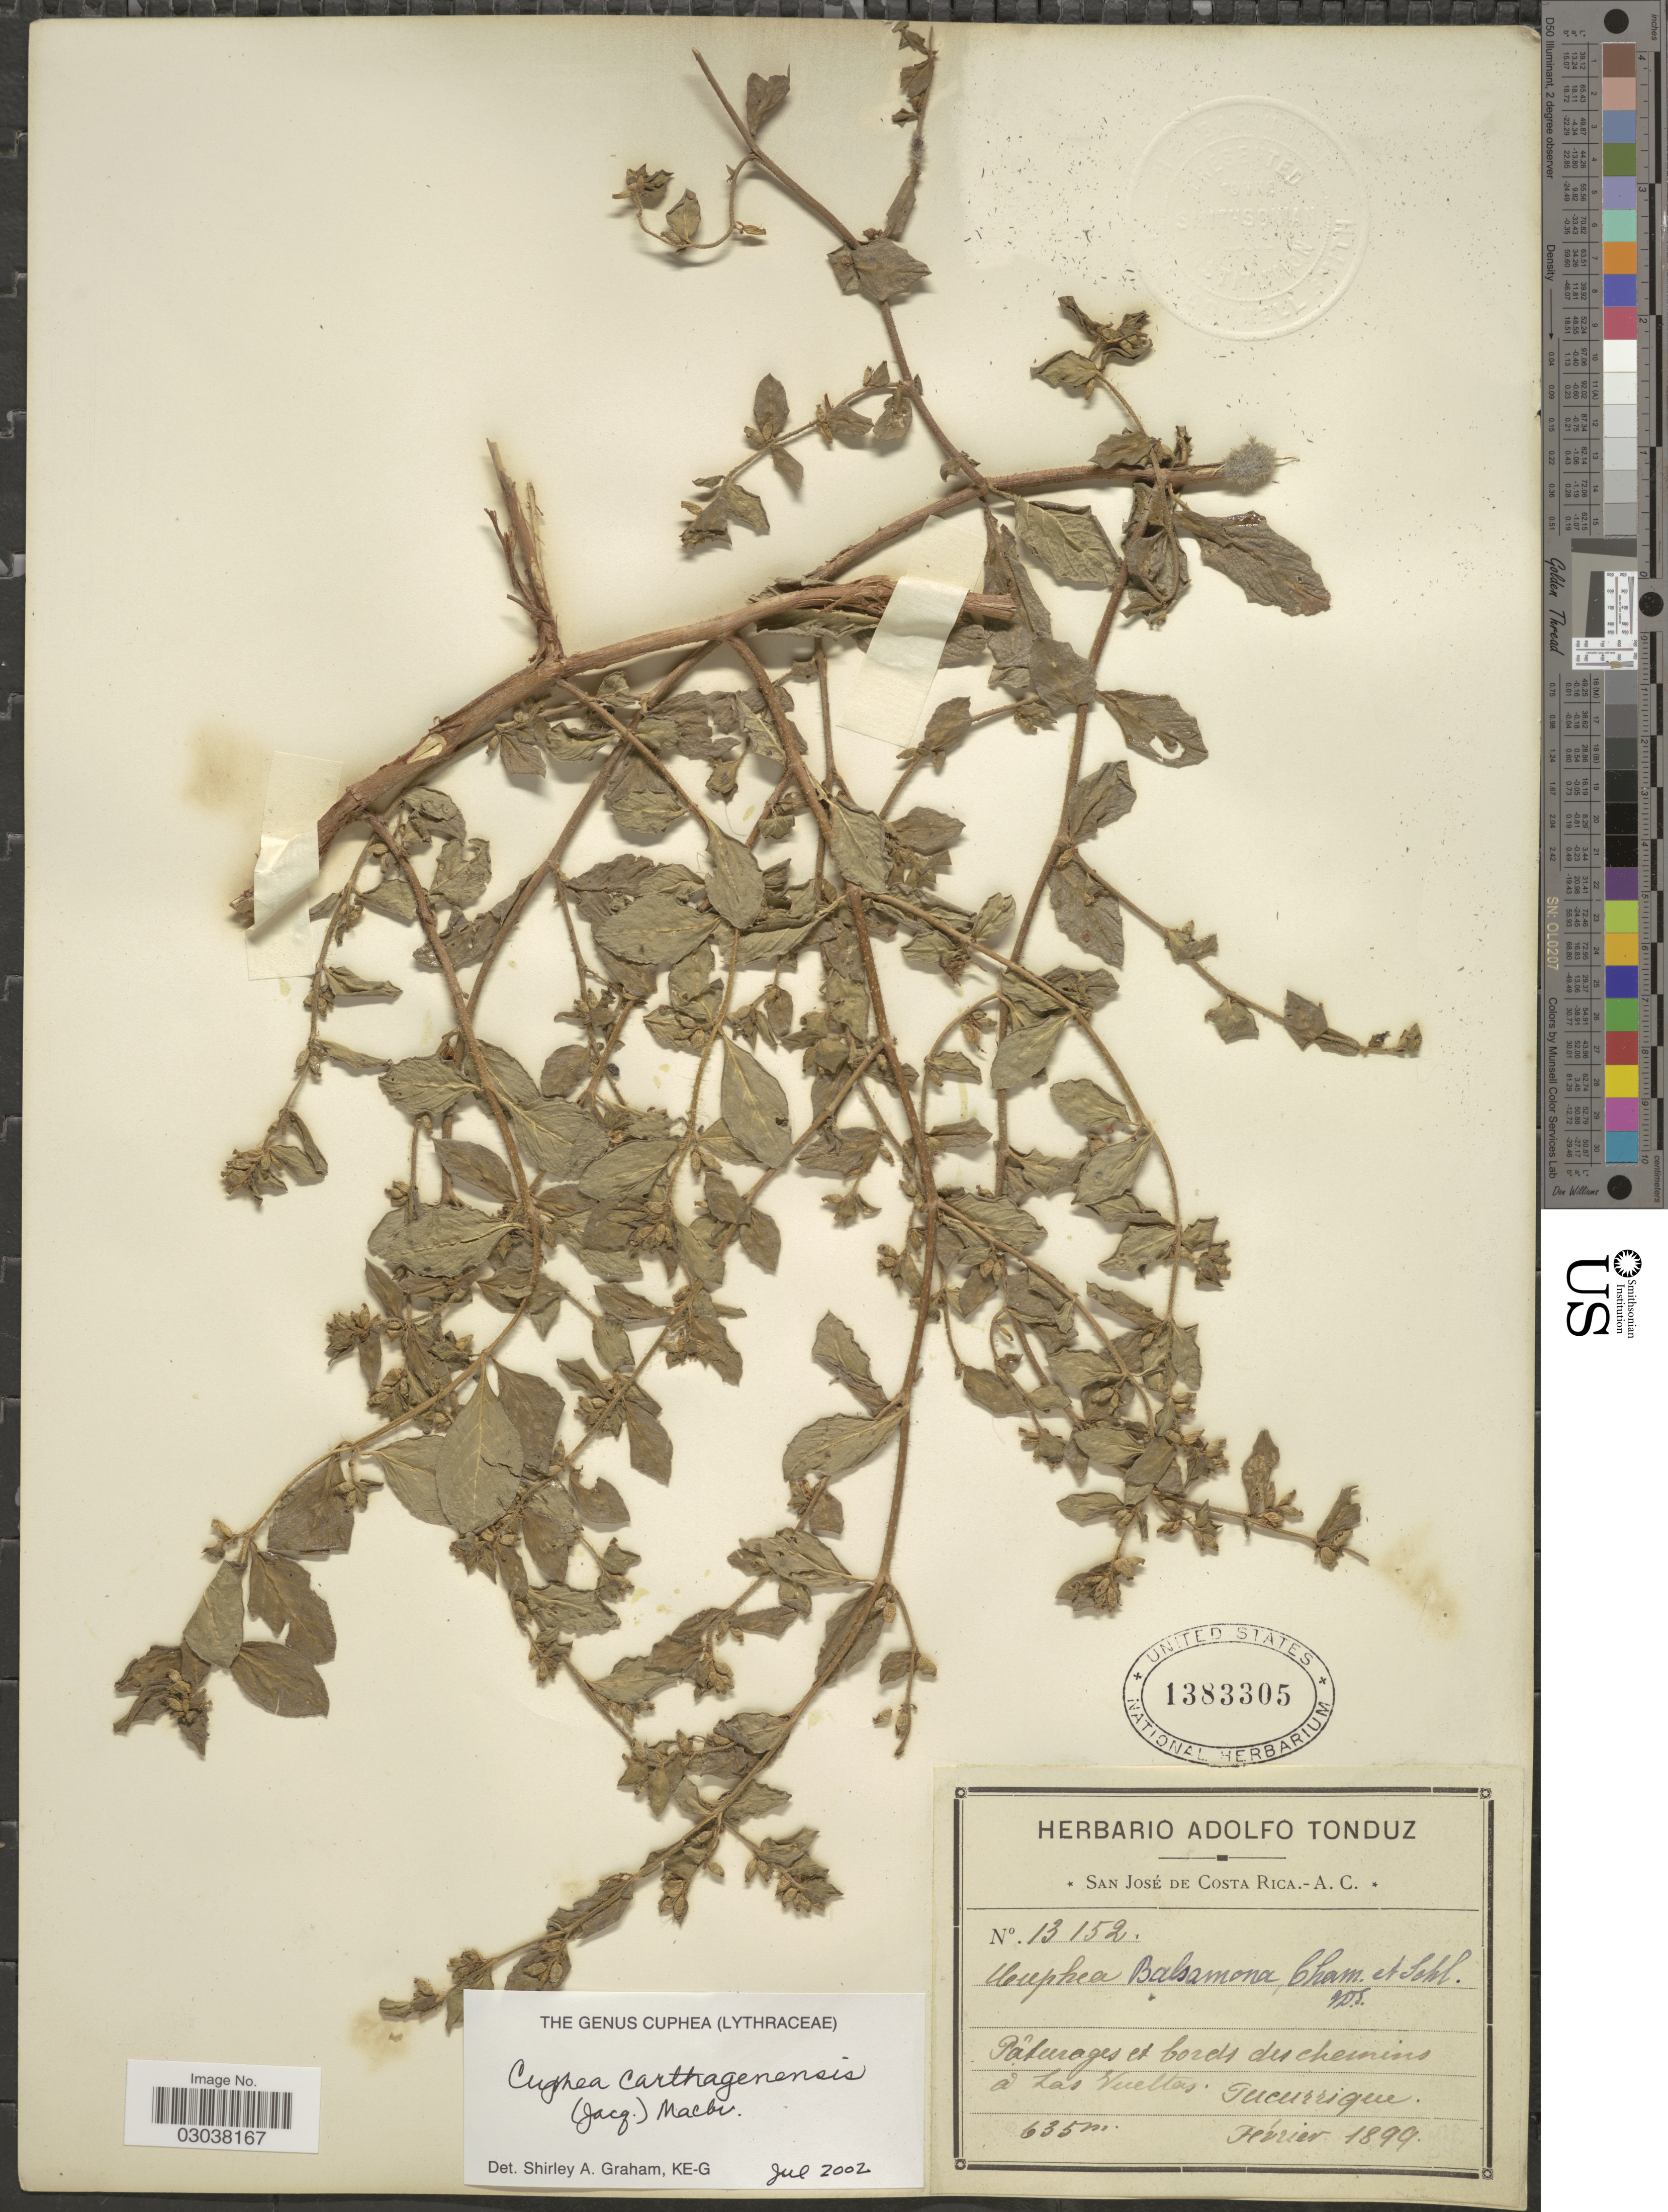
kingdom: Plantae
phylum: Tracheophyta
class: Magnoliopsida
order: Myrtales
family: Lythraceae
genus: Cuphea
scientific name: Cuphea carthagenensis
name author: (Jacq.) J.F. Macbr.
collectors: ex Herb. Adolfo Tonduz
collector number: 13152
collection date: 1899-02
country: Costa Rica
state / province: San José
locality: Pâturages et bords des chemins á Las Vueltas. Tucurrique.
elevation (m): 635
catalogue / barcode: US 1383305